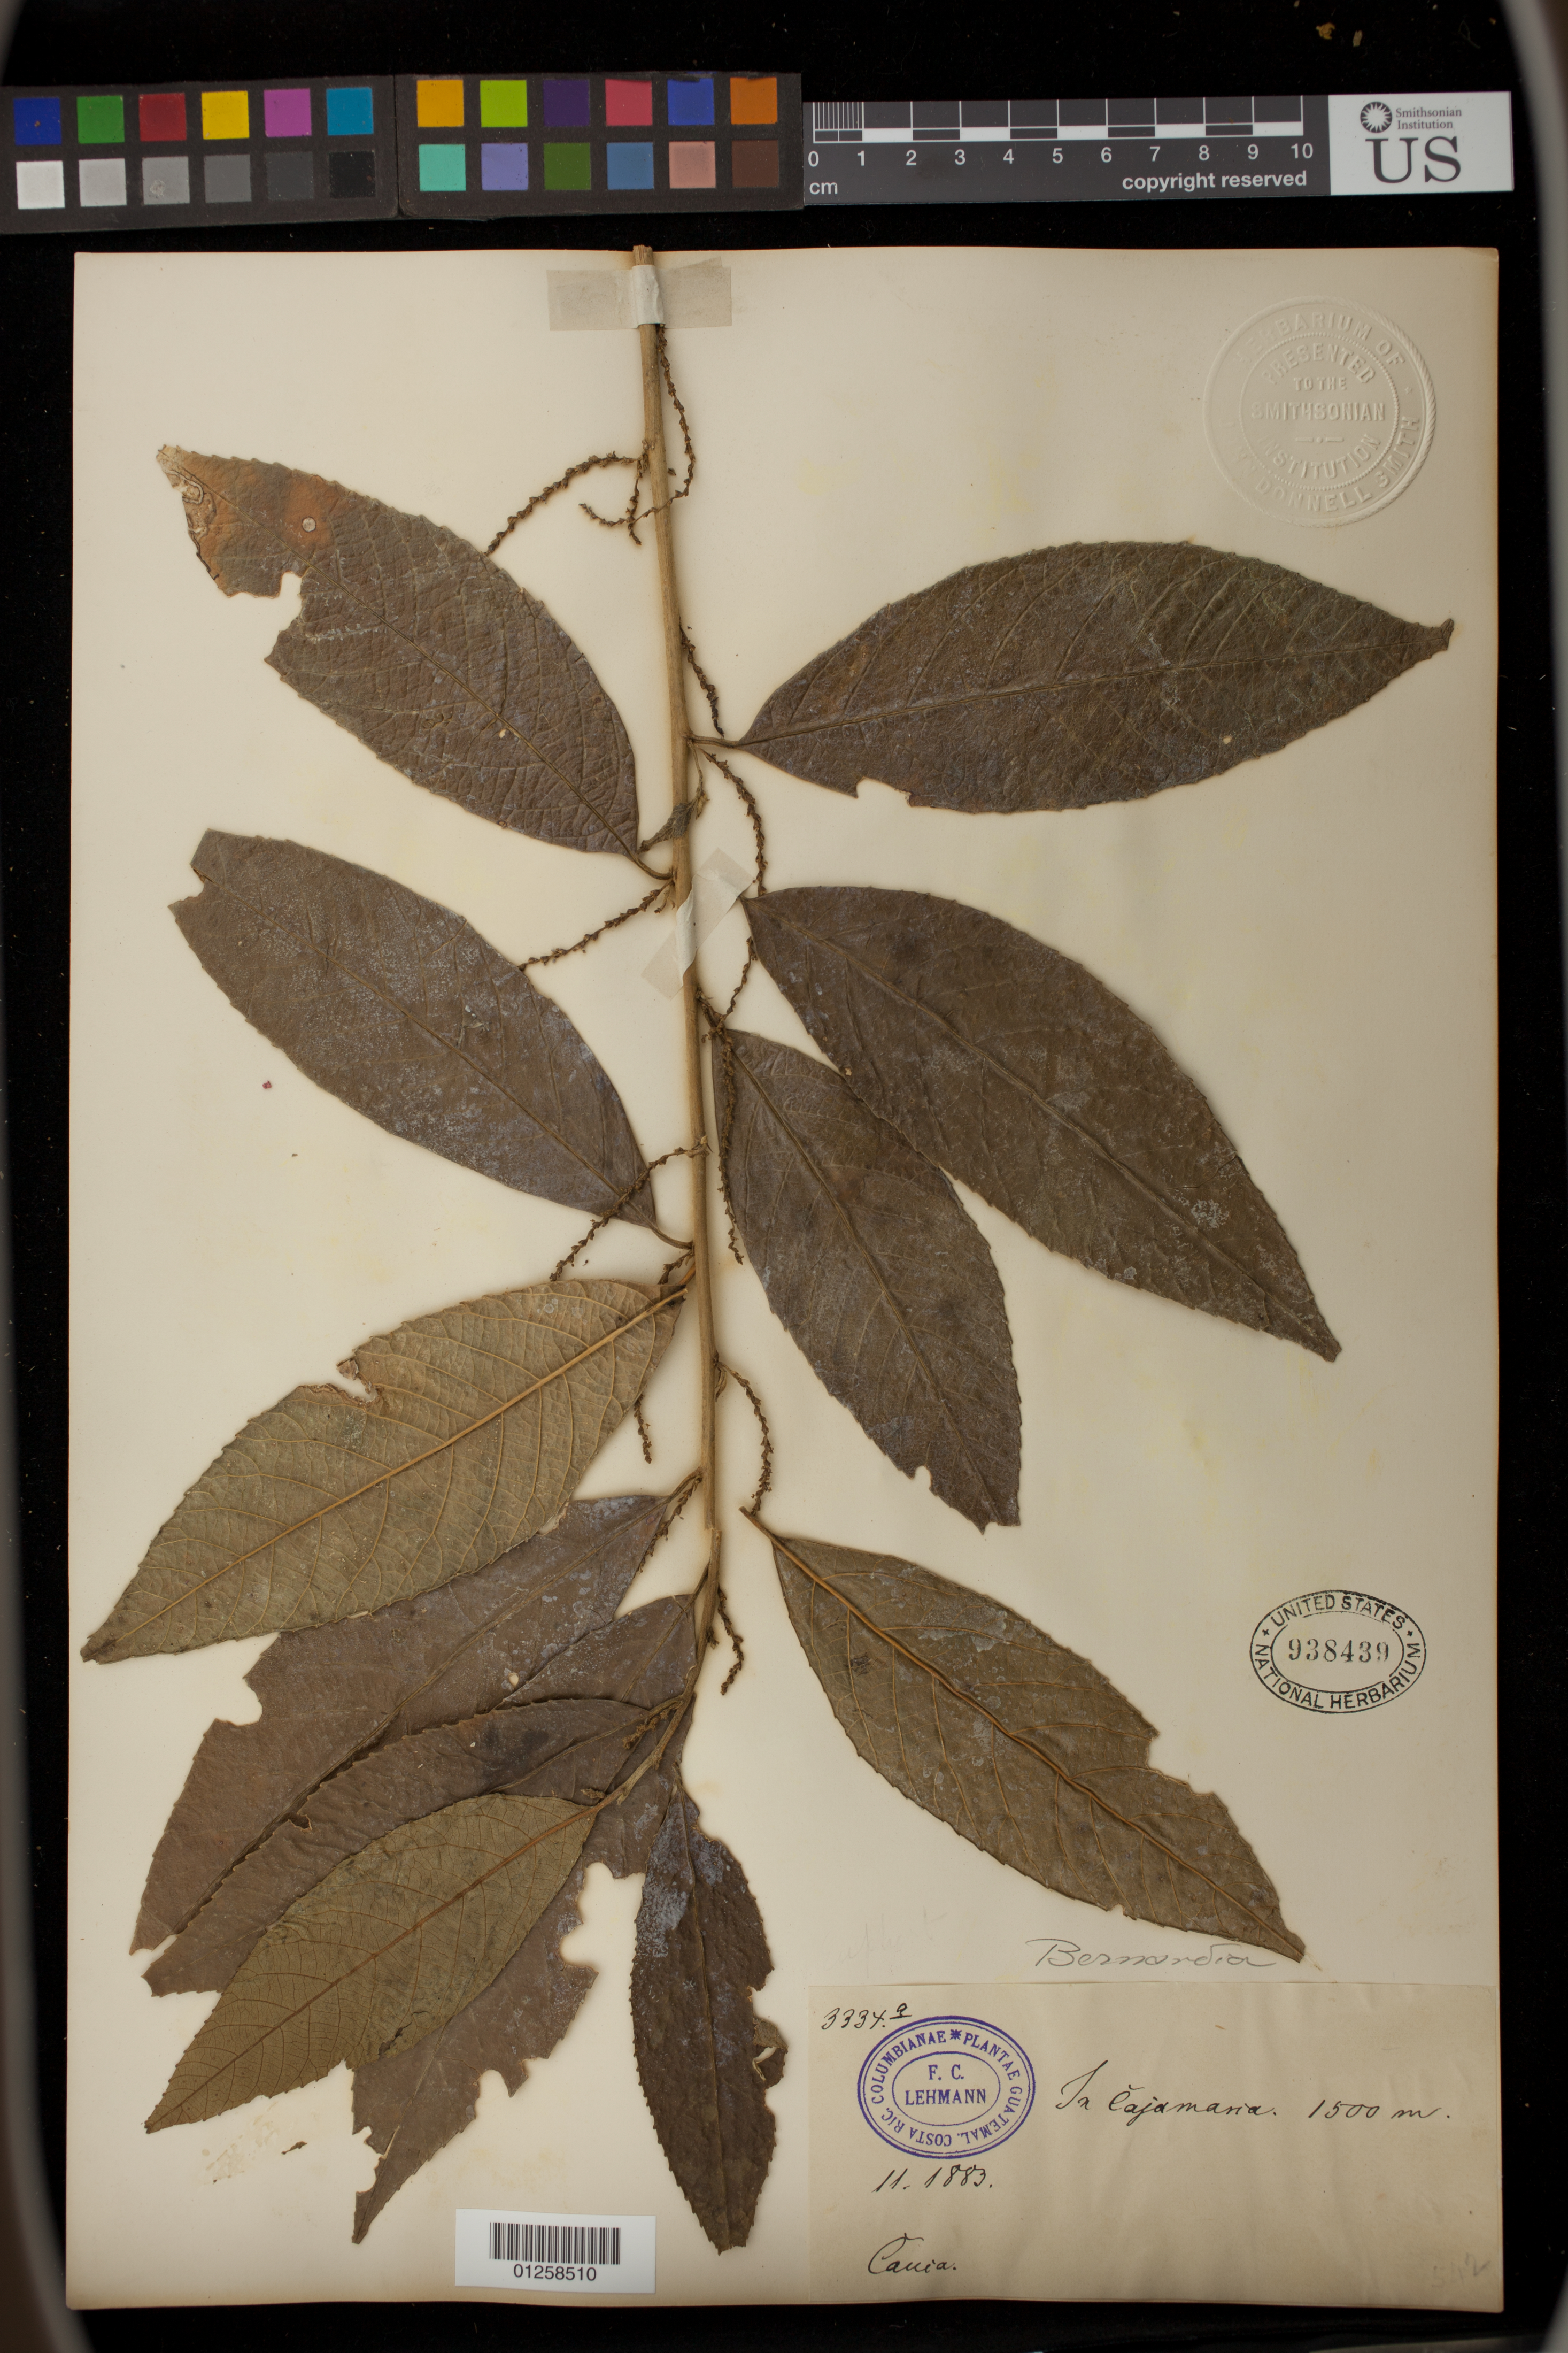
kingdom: Plantae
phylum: Tracheophyta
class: Magnoliopsida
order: Malpighiales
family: Euphorbiaceae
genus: Bernardia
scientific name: Bernardia sp.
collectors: F. C. Lehmann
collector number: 3334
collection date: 1883-11-01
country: Colombia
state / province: Cauca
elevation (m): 1500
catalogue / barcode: US 938439